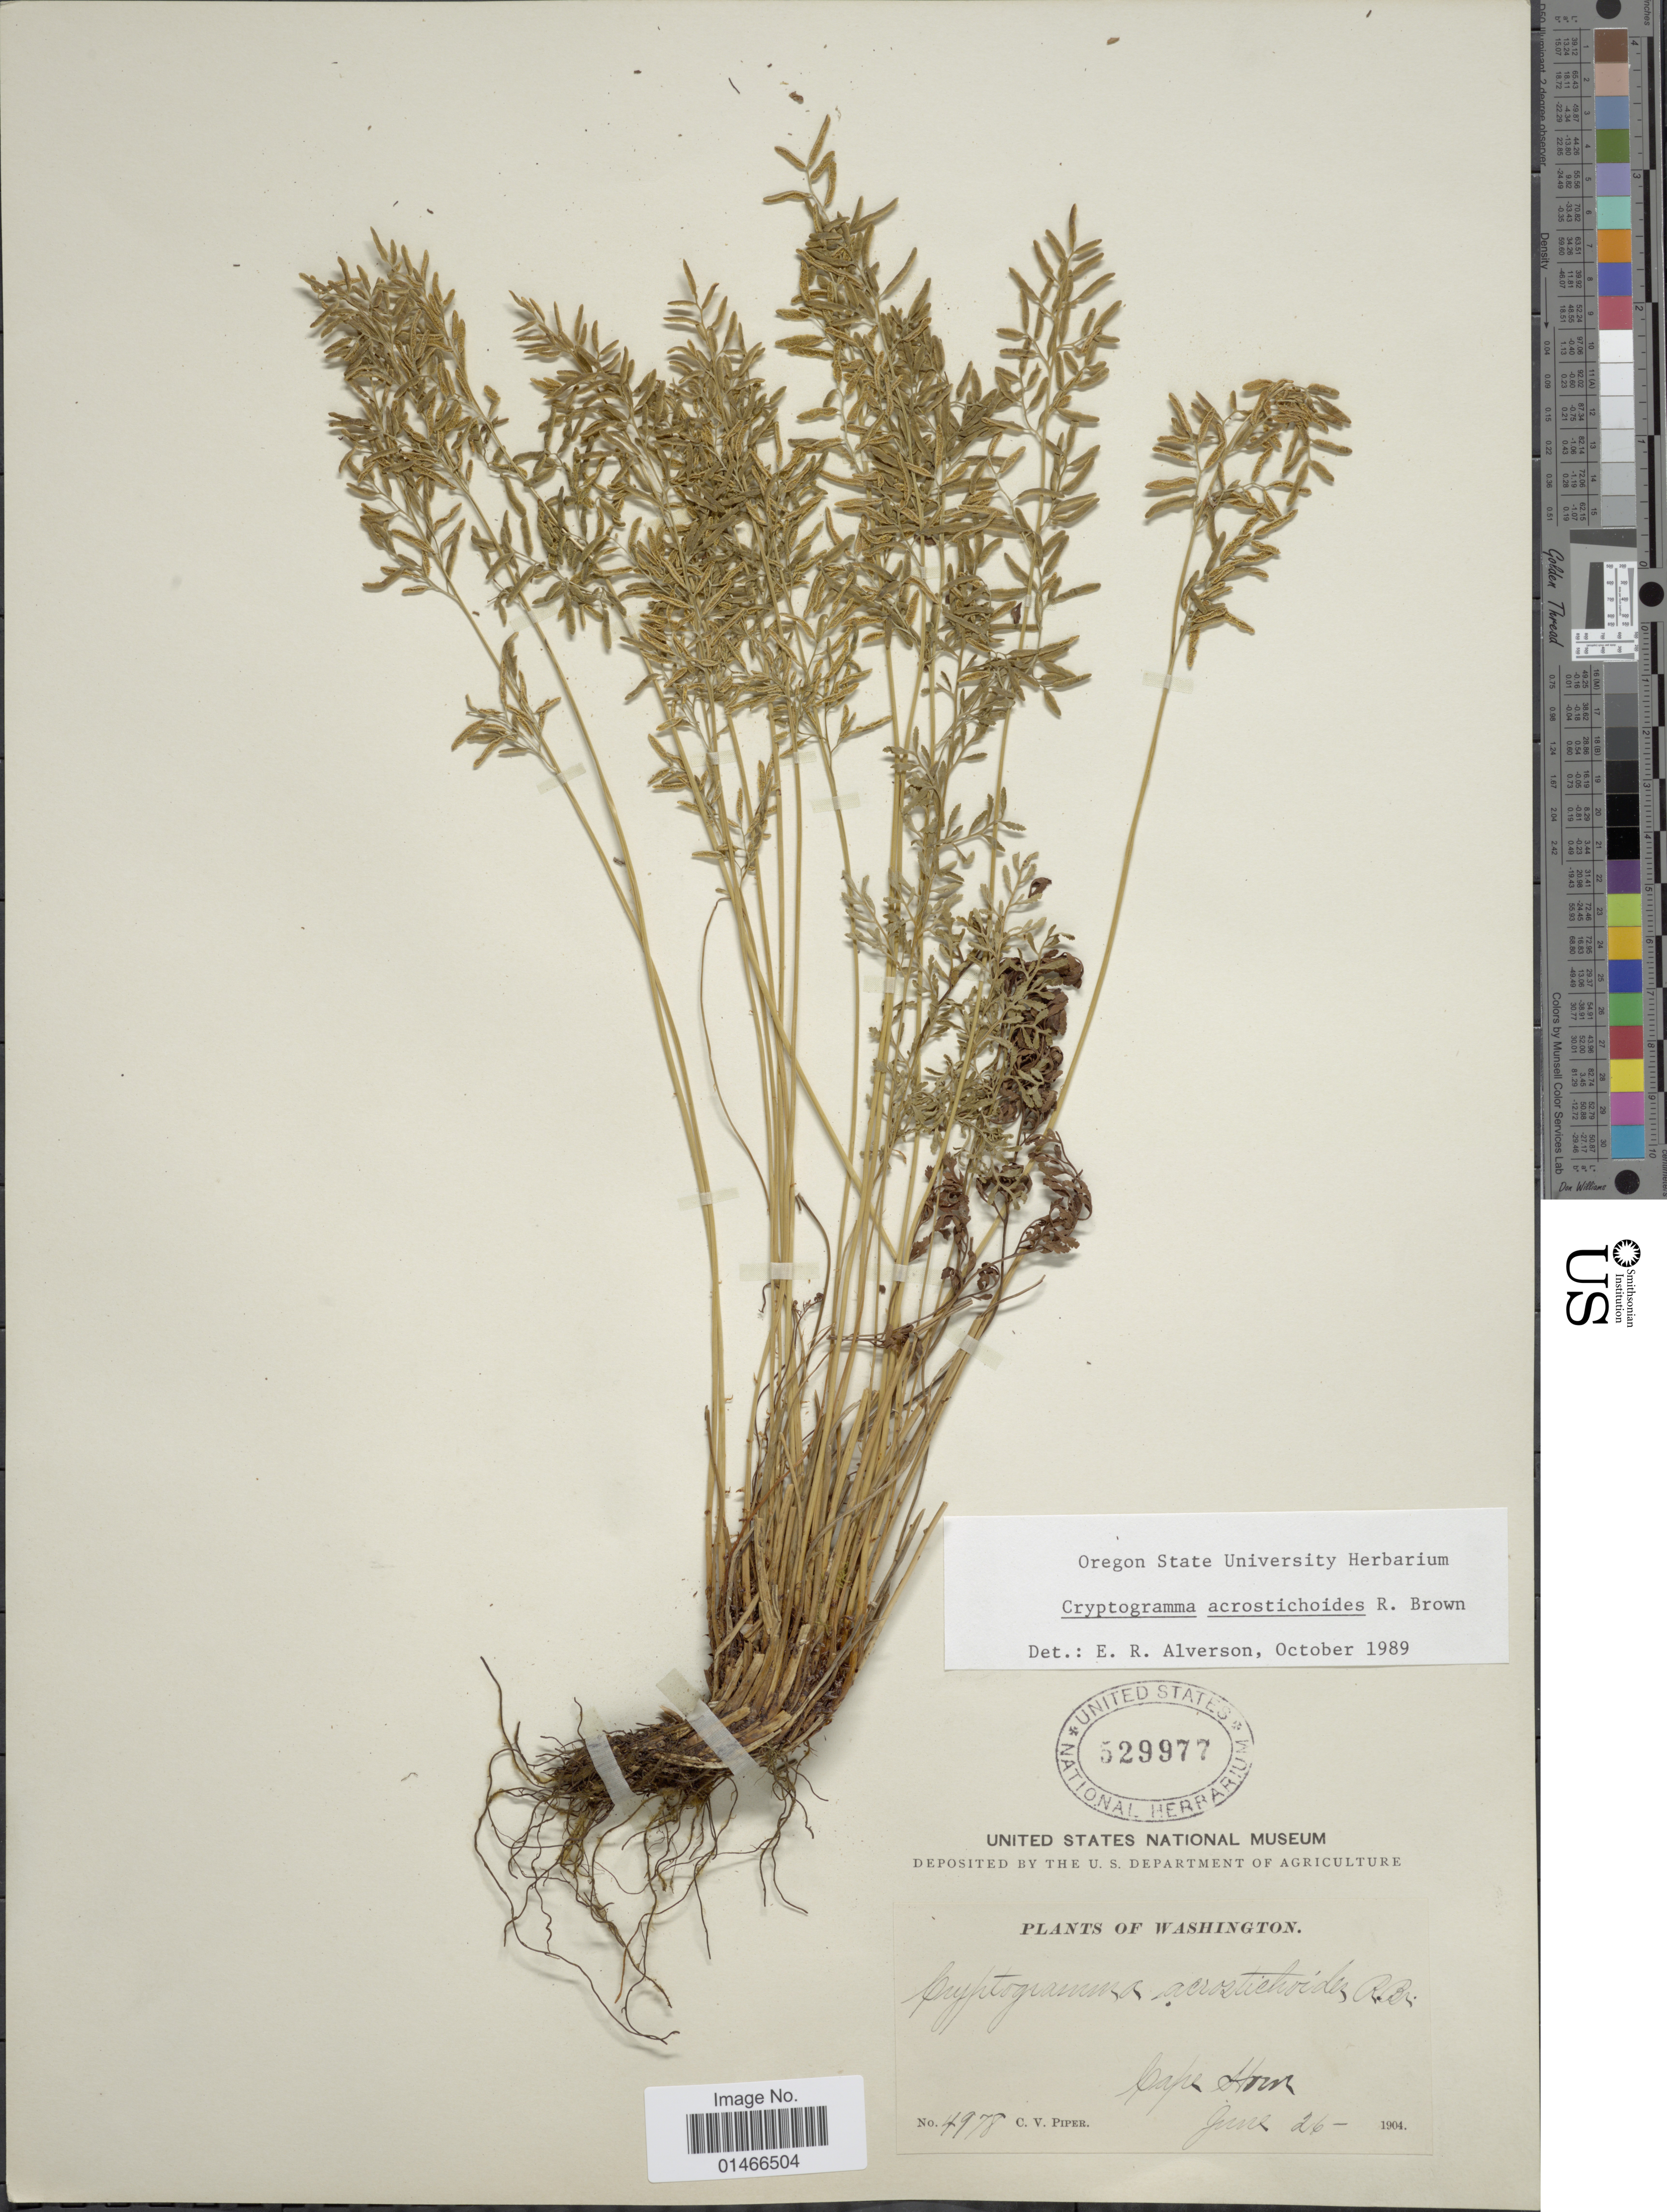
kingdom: Plantae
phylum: Tracheophyta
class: Polypodiopsida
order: Polypodiales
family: Pteridaceae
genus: Cryptogramma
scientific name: Cryptogramma acrostichoides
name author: R. Br.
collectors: C. V. Piper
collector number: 4978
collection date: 1904-06-26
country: United States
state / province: Washington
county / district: Skamania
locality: Cape Horn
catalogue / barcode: US 529977